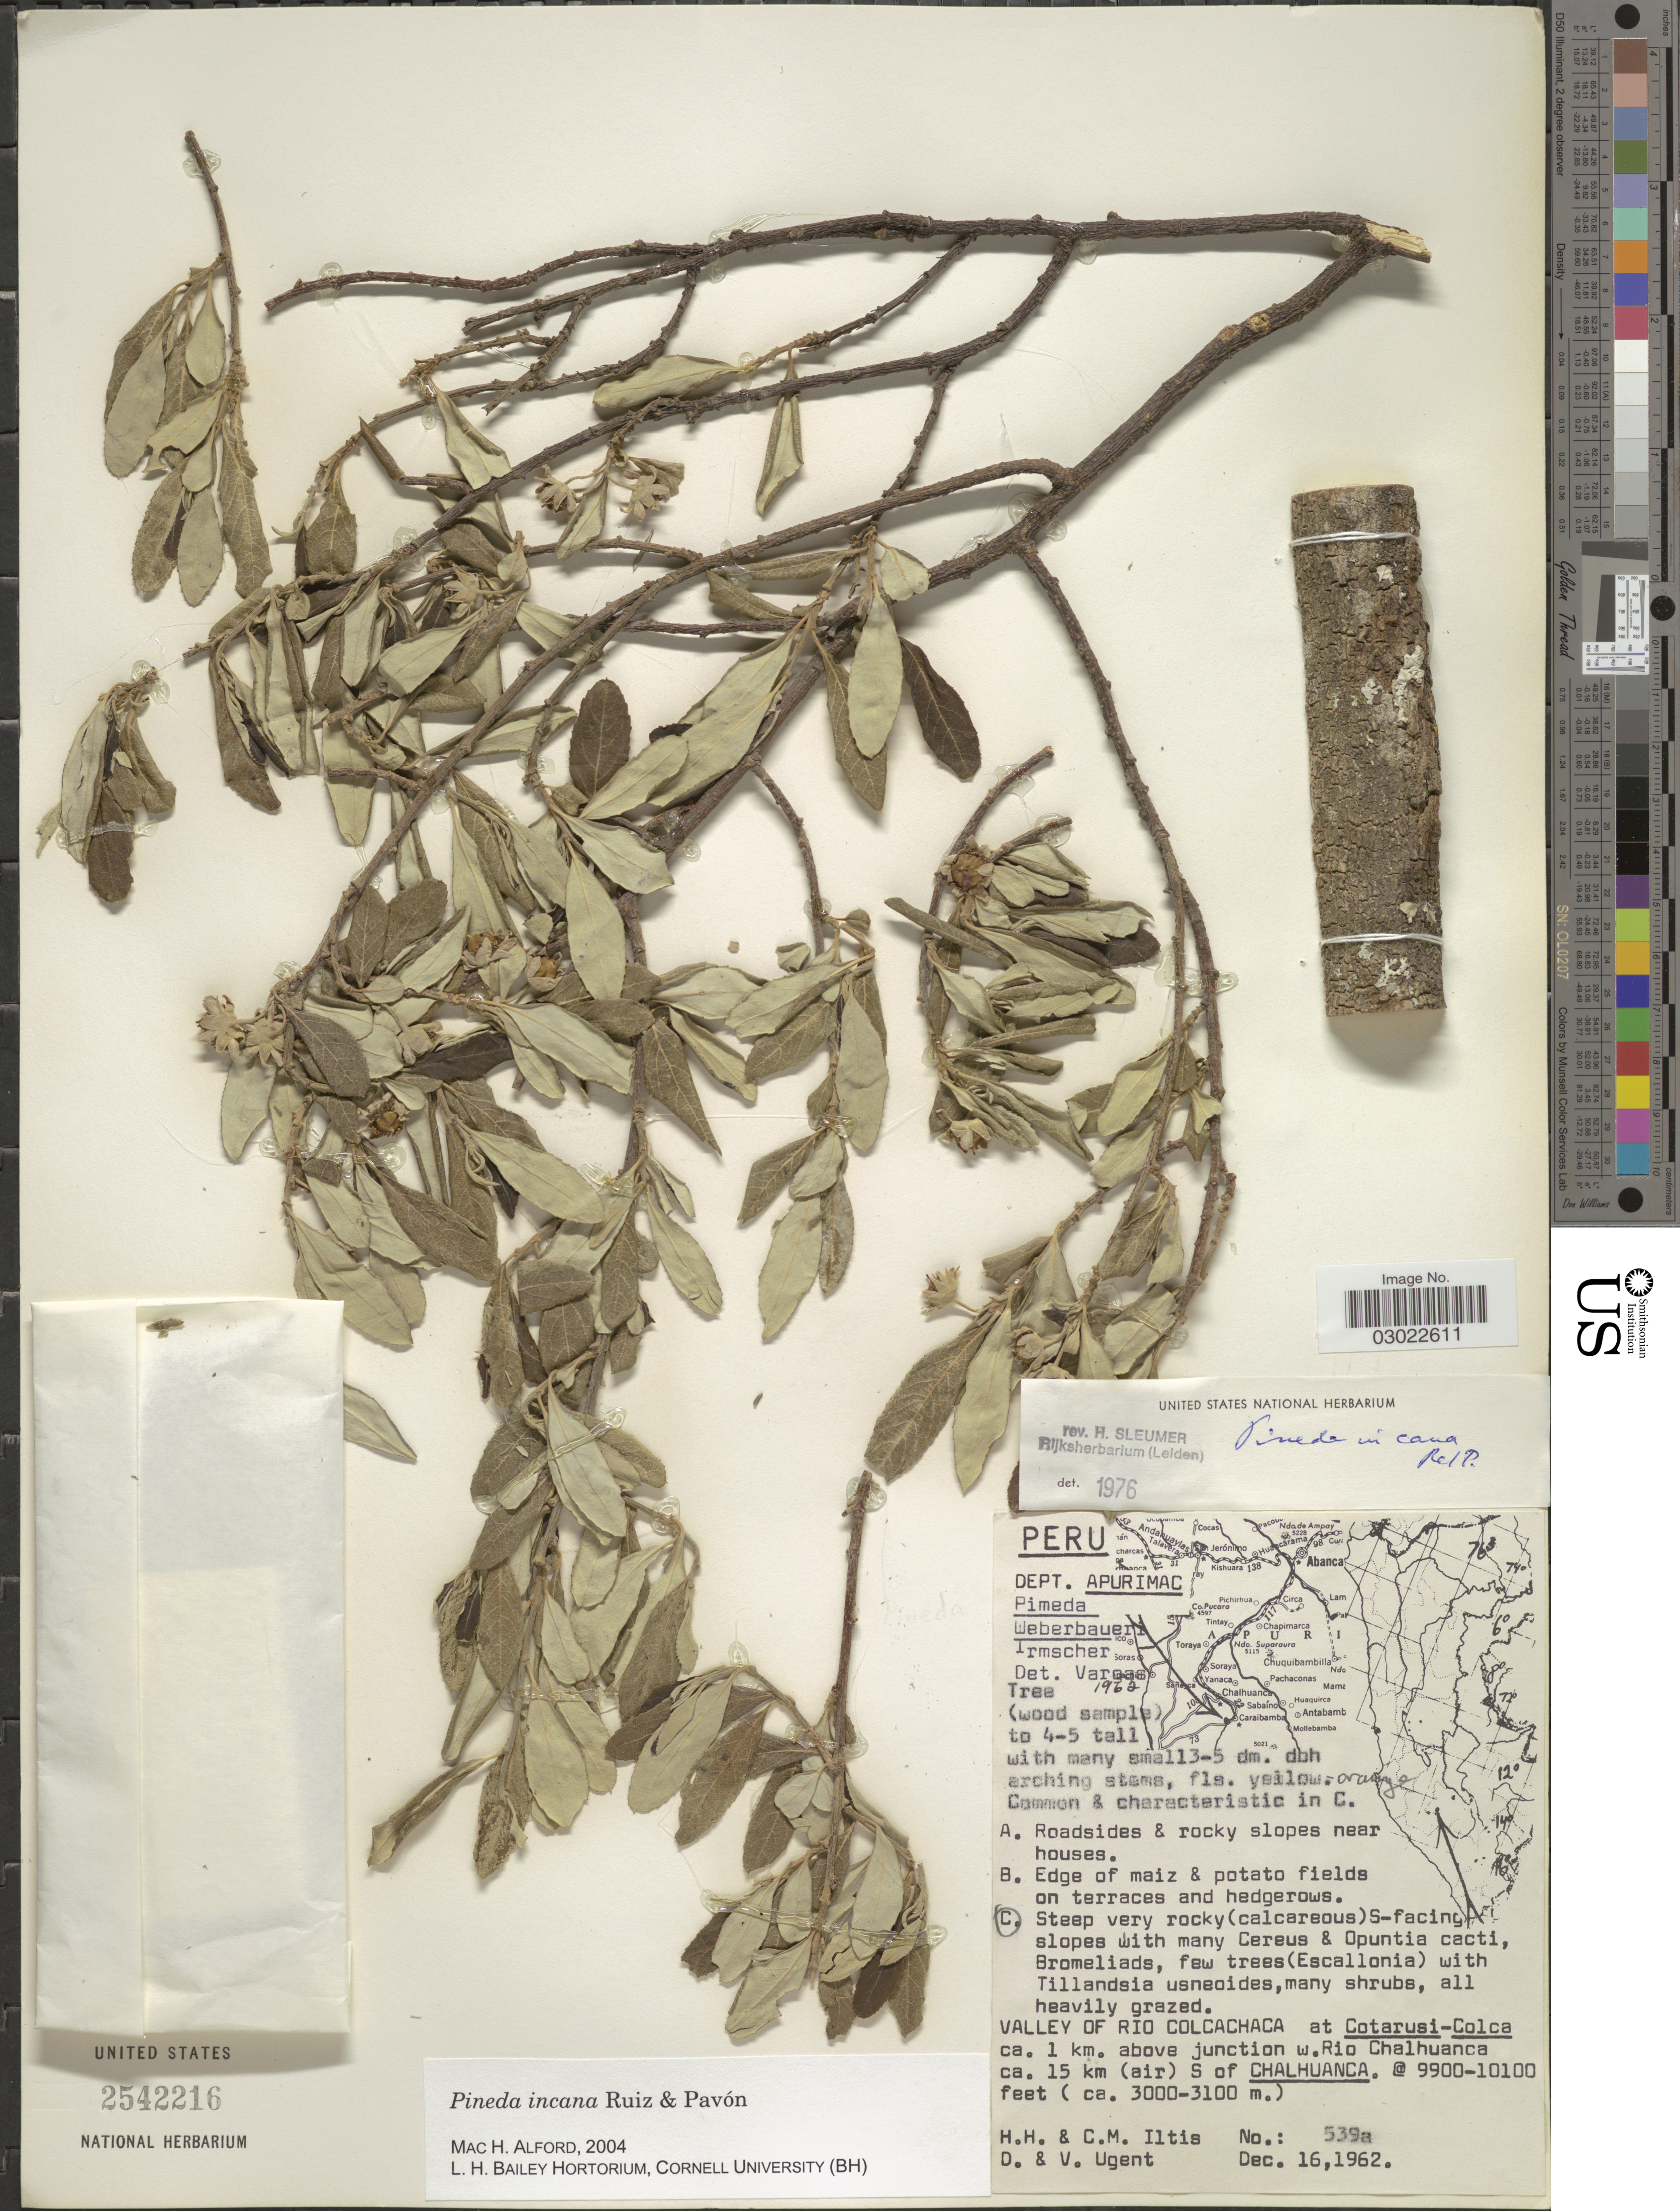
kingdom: Plantae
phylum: Tracheophyta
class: Magnoliopsida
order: Malpighiales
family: Salicaceae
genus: Pineda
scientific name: Pineda incana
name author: Ruiz & Pav.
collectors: H. H. Iltis, C. M Iltis, D. Ugent & V. Ugent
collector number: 539a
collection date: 1962-12-16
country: Peru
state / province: Apurímac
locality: Dept. Apurimac. Valley of Rio Colcachaca at Cotarusi-Colca ca. 1 km. above junction w. Rio Chalhuanca ca. 15 km (air) S of Chalhuanca.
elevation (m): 3000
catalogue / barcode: US 2542216